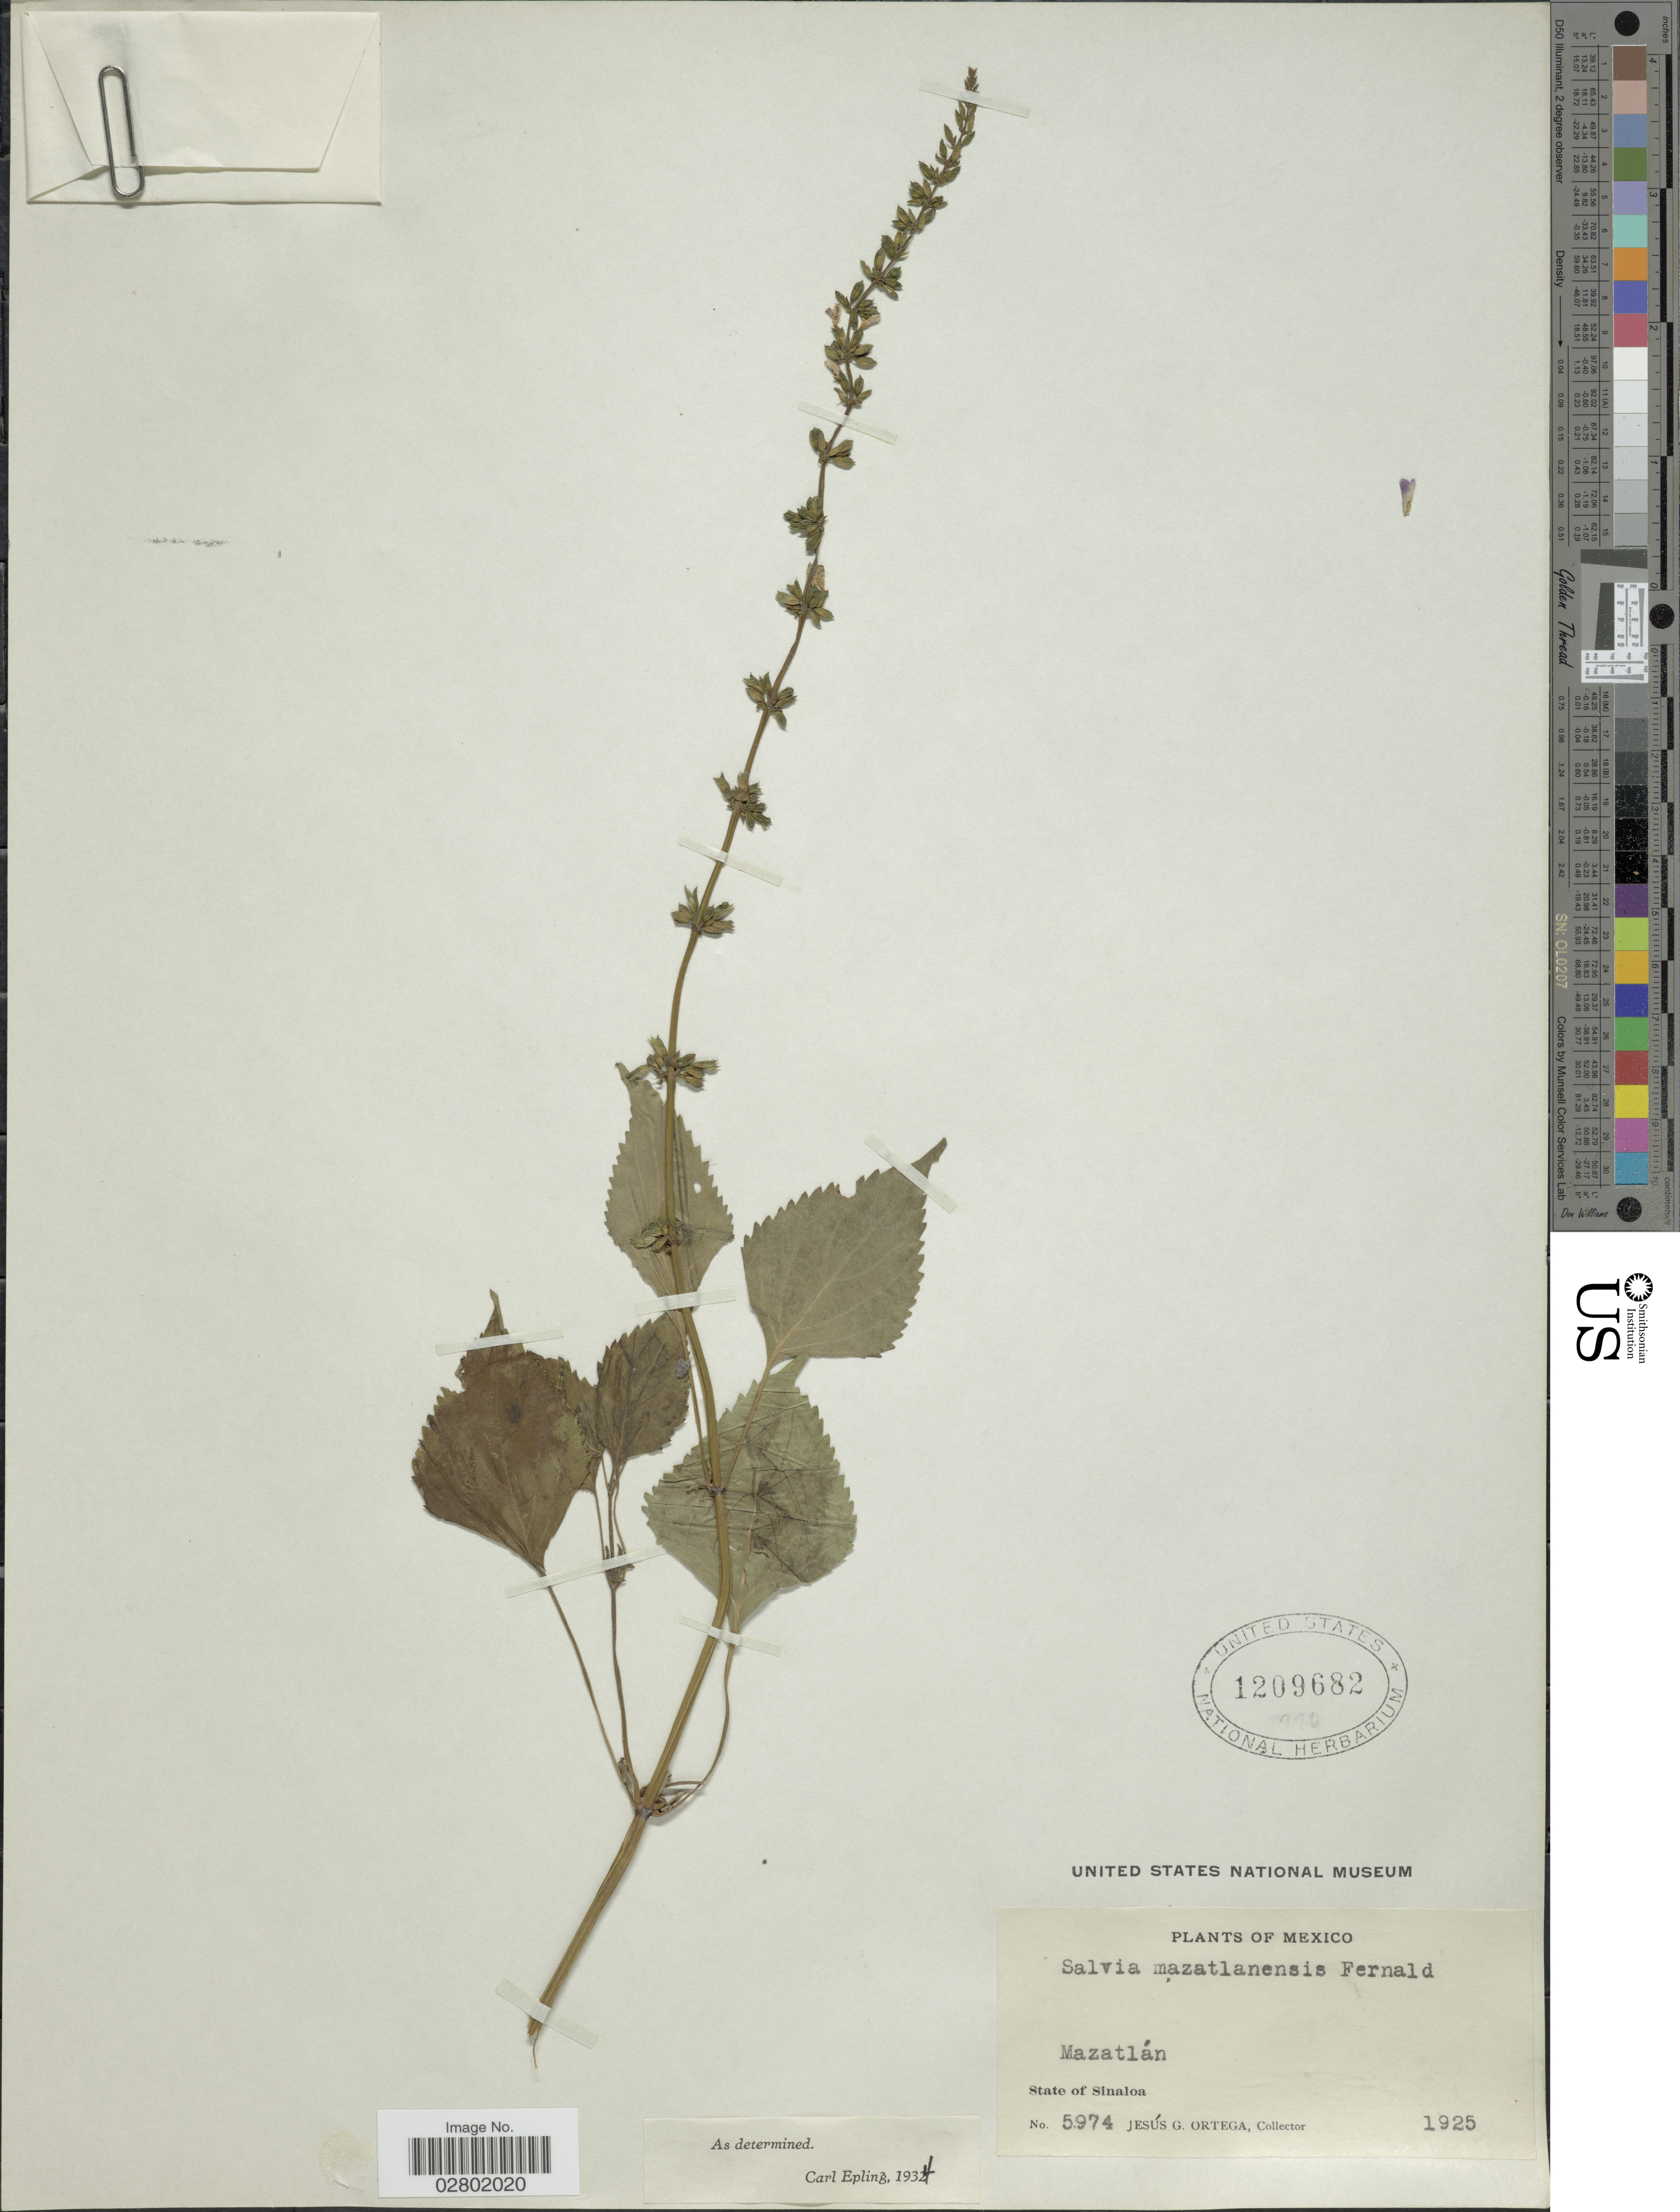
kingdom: Plantae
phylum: Tracheophyta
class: Magnoliopsida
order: Lamiales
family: Lamiaceae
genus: Salvia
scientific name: Salvia mazatlanensis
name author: Fernald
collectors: J. Ortega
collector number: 5974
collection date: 1925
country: Mexico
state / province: Sinaloa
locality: Mazatlán.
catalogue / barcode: US 1209682